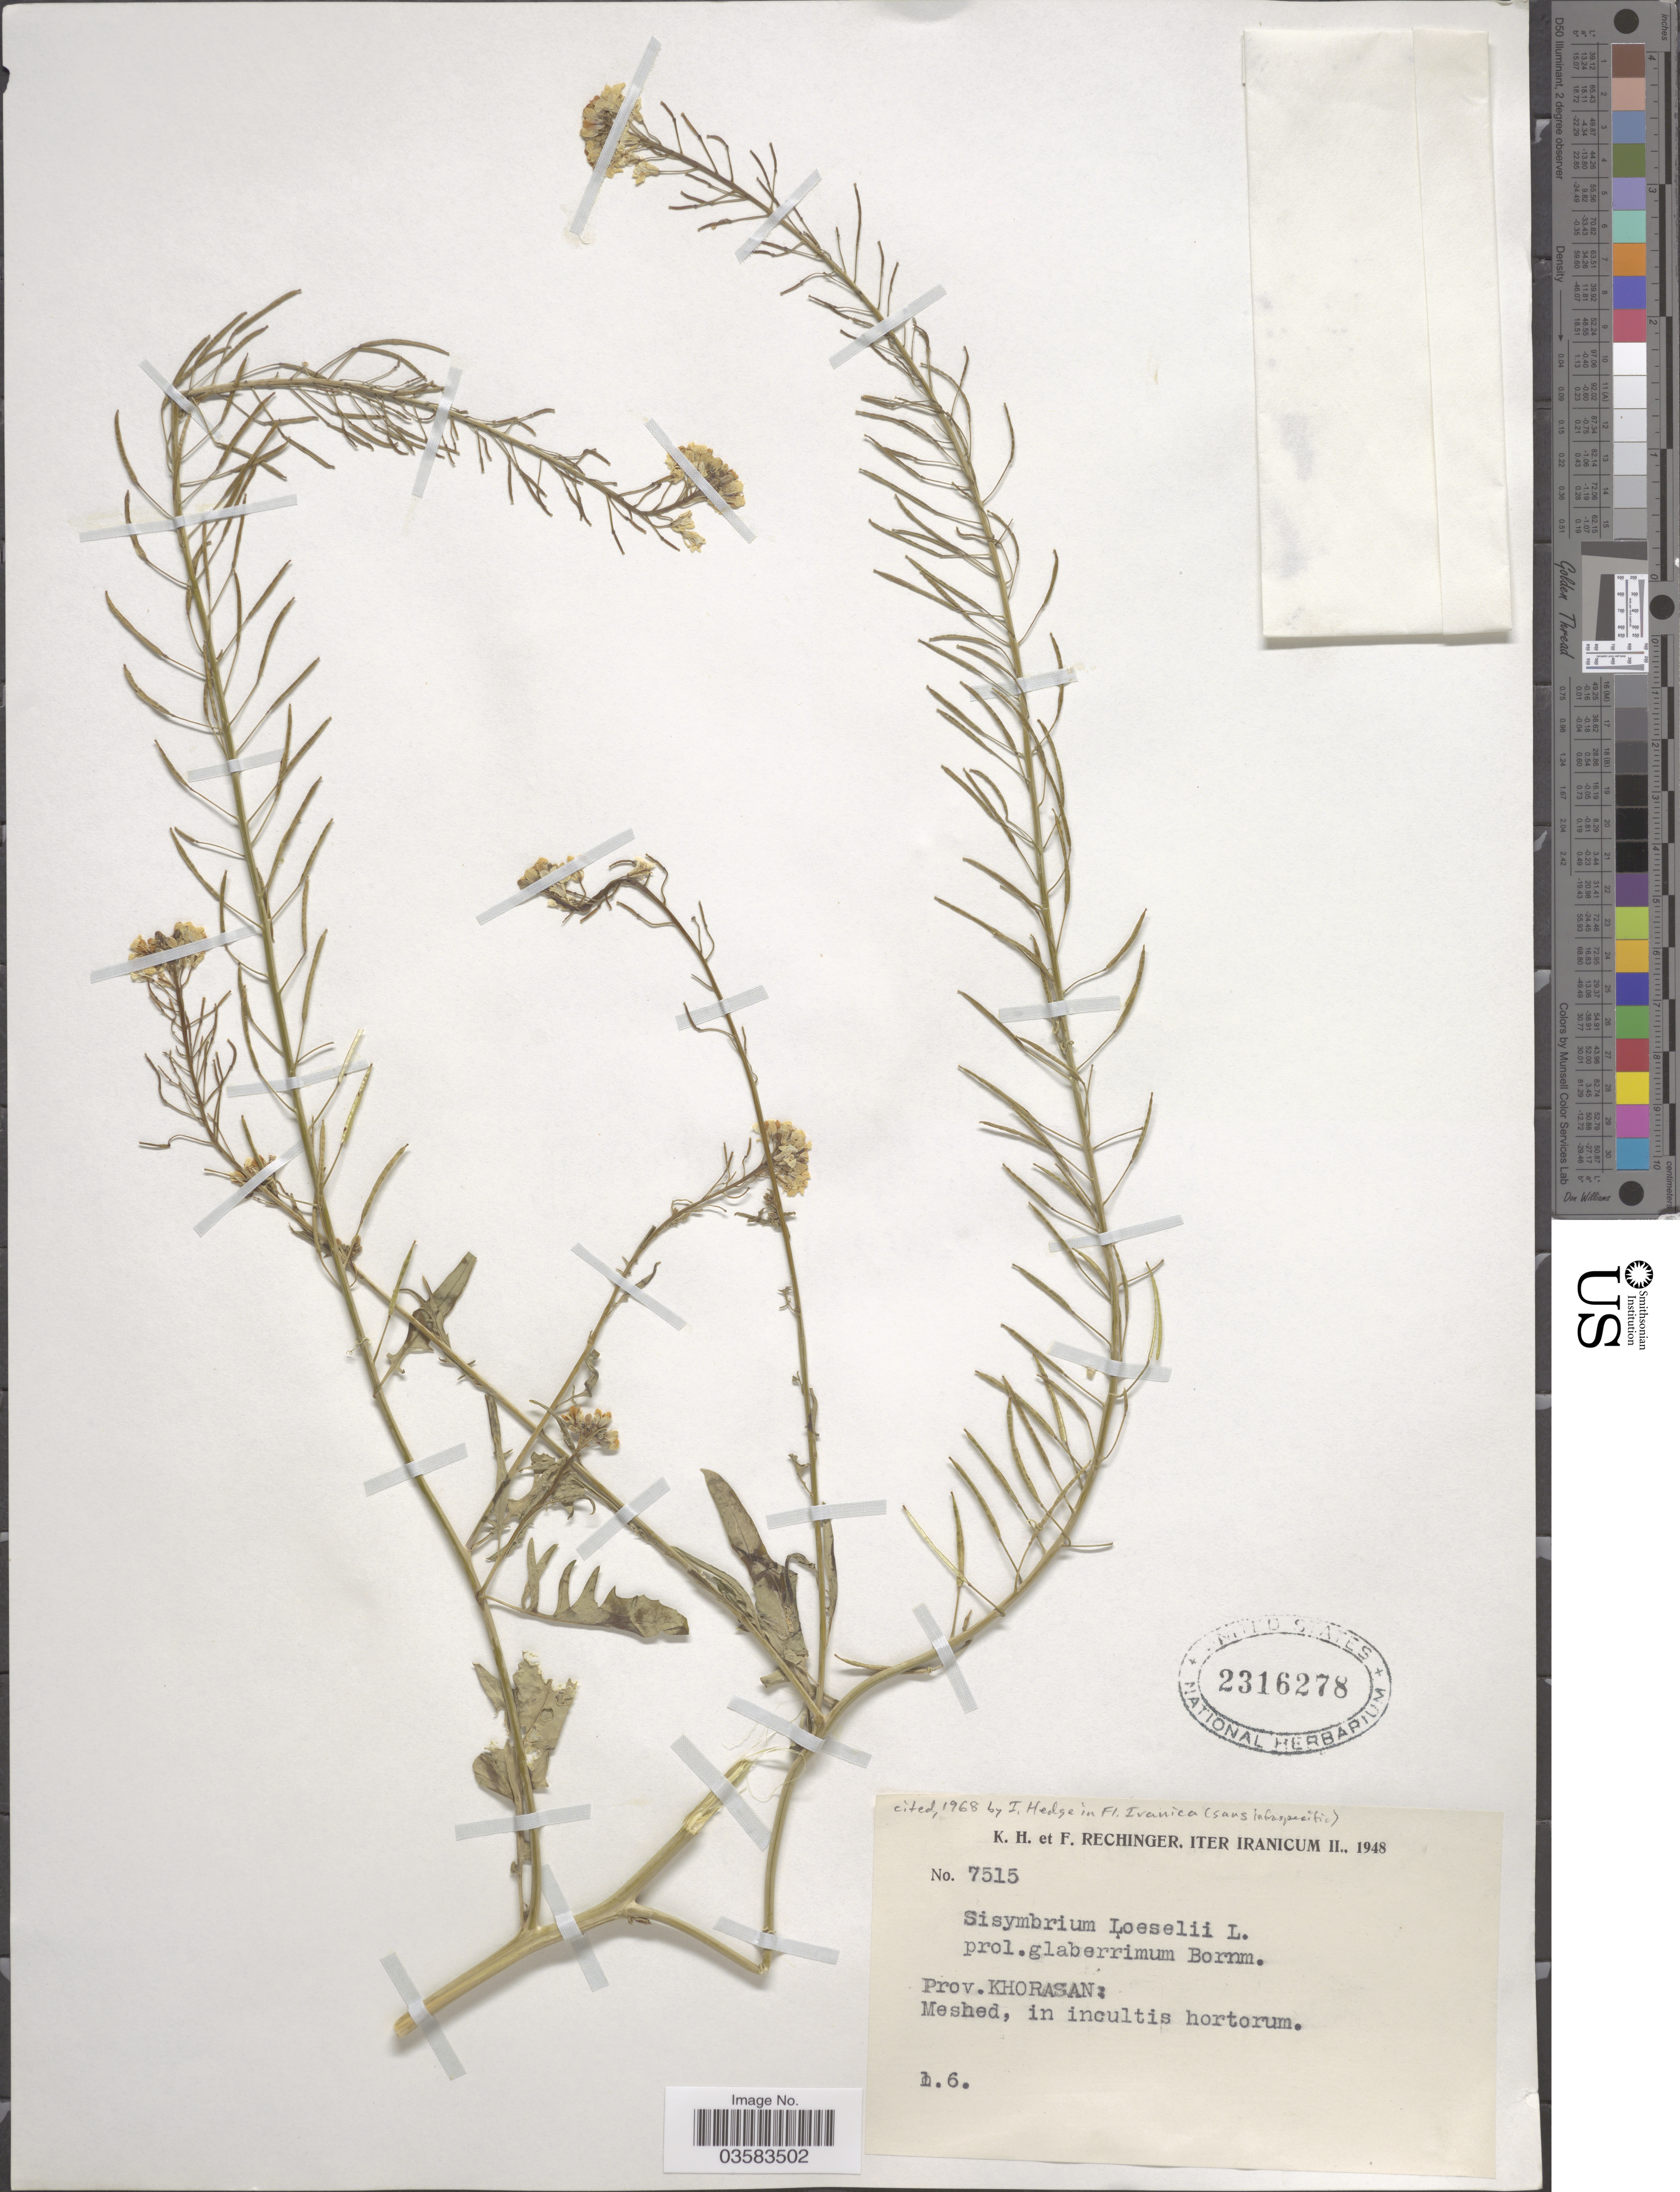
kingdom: Plantae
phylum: Tracheophyta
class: Magnoliopsida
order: Brassicales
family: Brassicaceae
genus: Sisymbrium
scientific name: Sisymbrium loeselii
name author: L.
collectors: K. H. Rechinger & F. Rechinger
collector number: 7515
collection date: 1948-06-01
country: Iran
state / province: Khorasan [obsolete]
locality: Meshed, in incultis hortorum.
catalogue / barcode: US 2316278